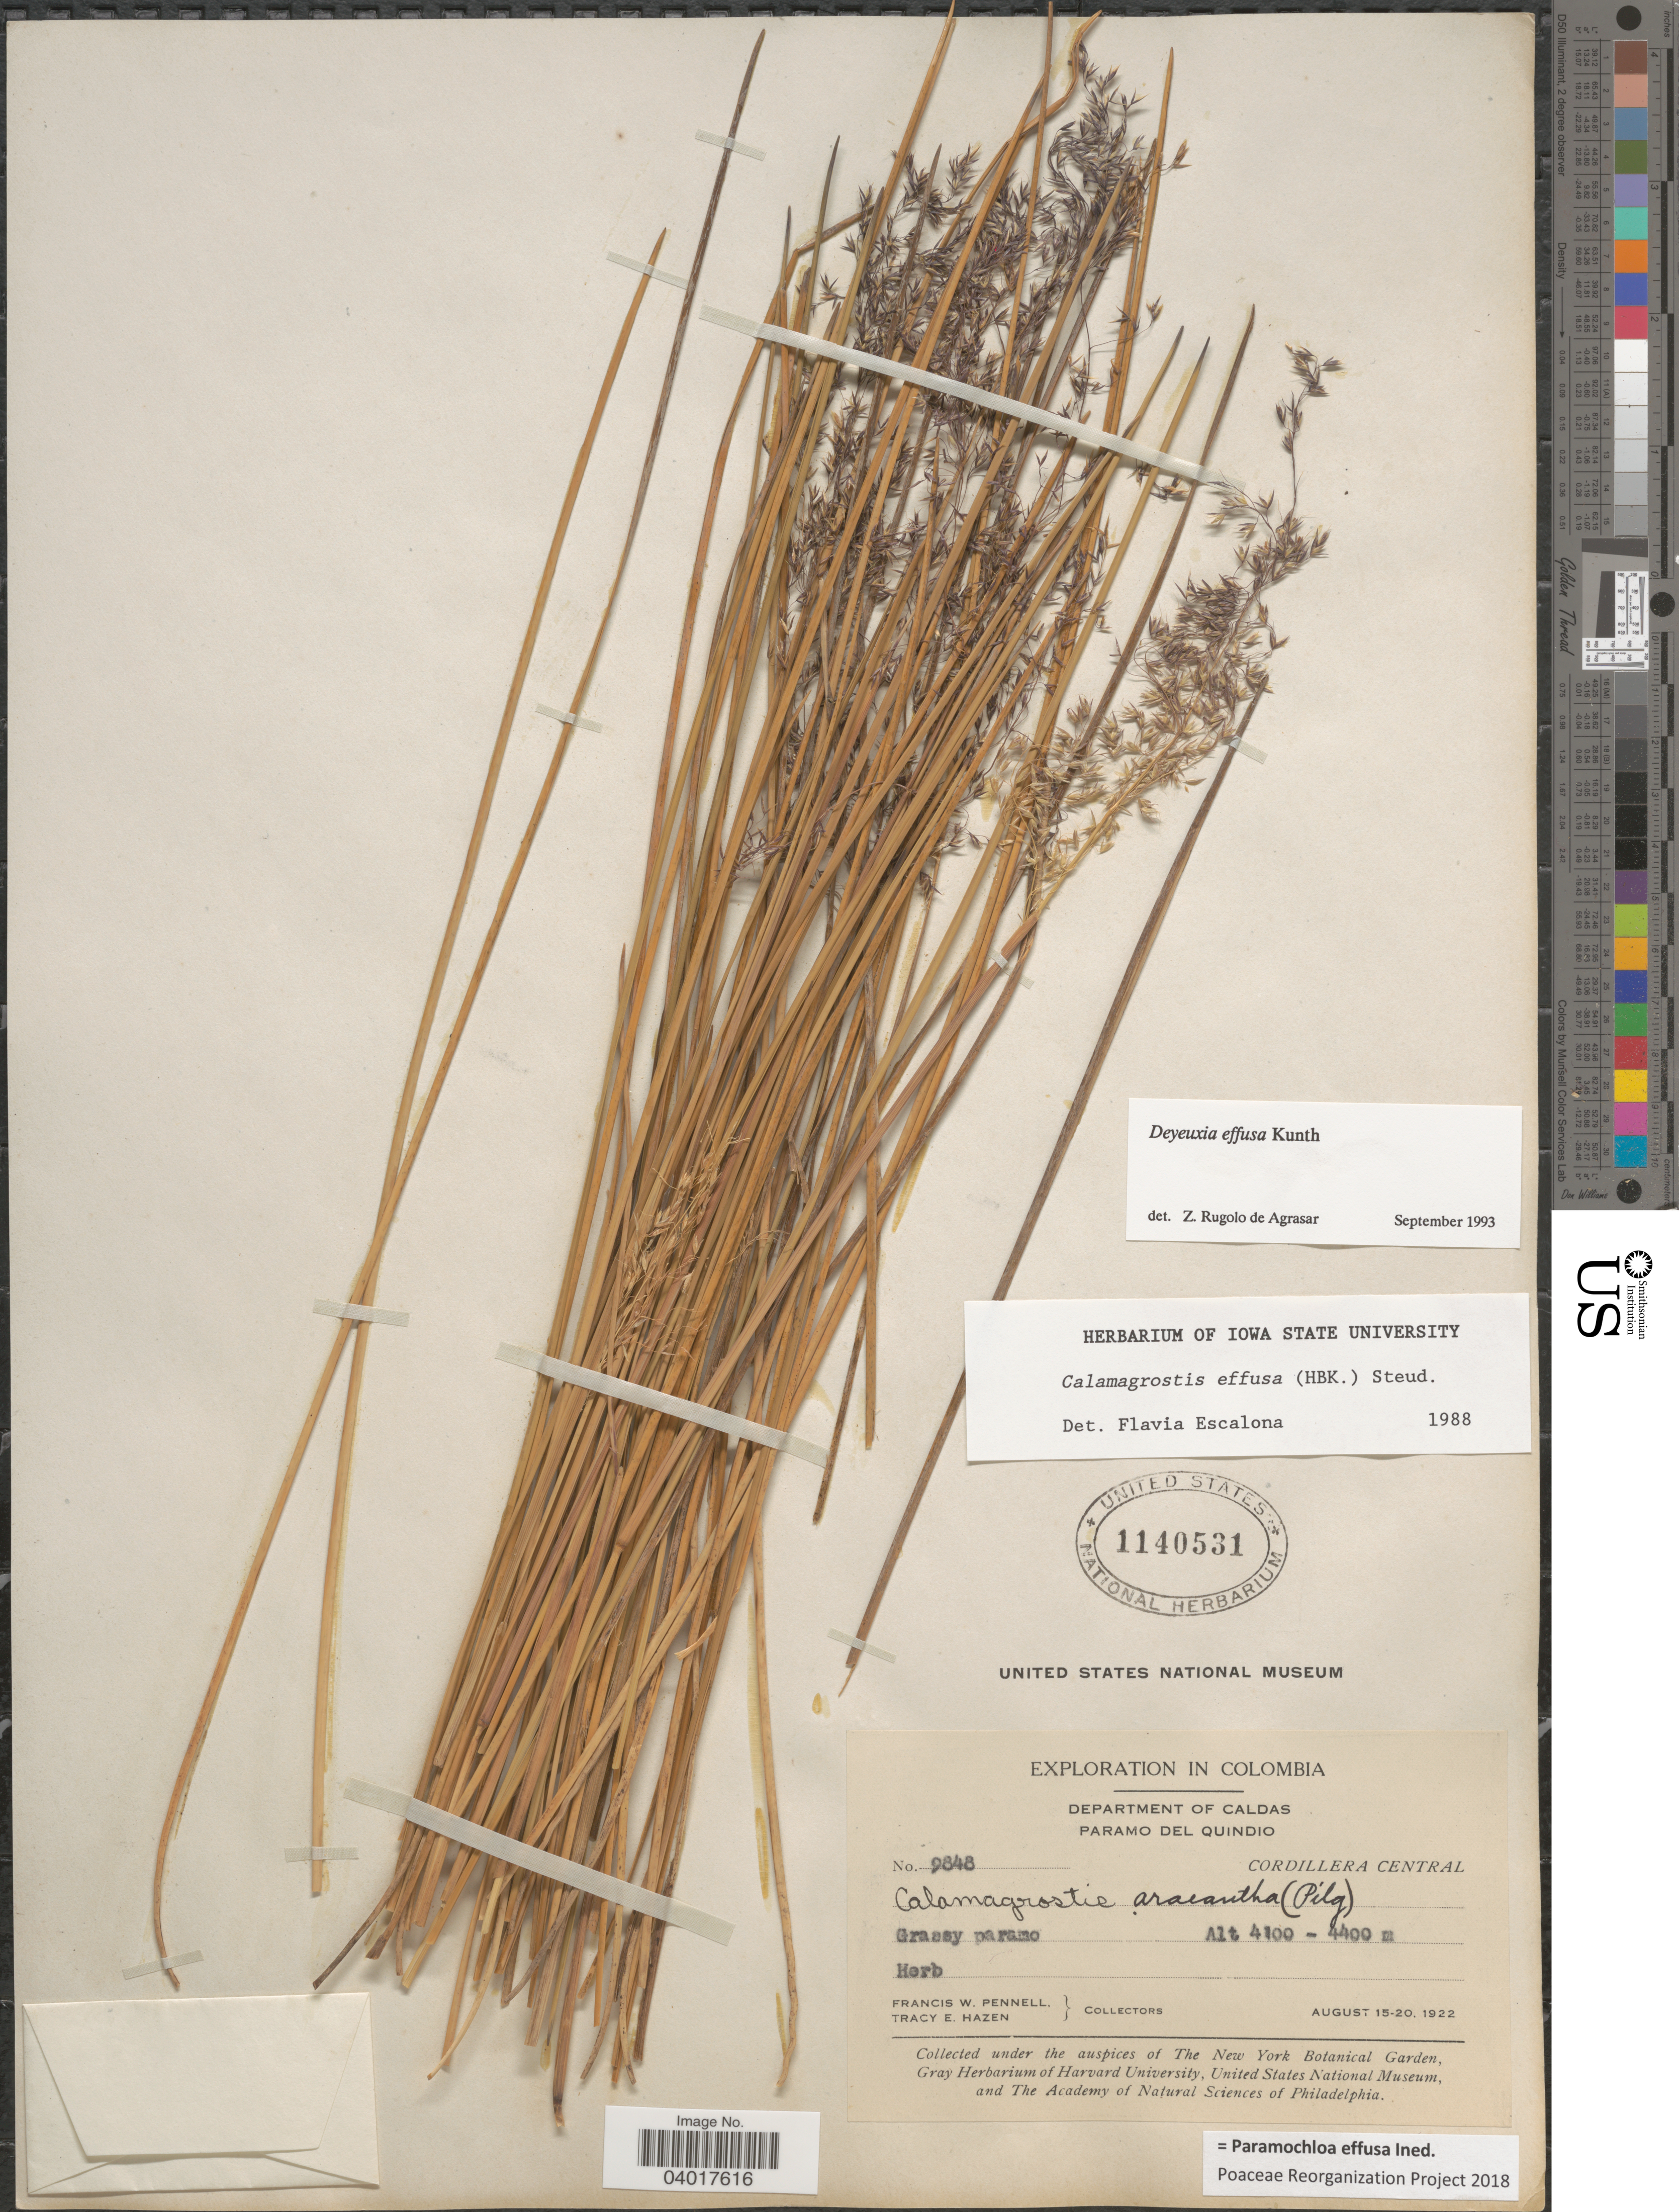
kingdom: Plantae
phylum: Tracheophyta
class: Liliopsida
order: Poales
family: Poaceae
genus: Paramochloa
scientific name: Paramochloa effusa ined.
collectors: F. W. Pennell & T. E. Hazen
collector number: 2848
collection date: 1922-08-15/1922-08-20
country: Colombia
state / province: Caldas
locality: Department of Caldas. Paramo del Quindio. Cordillera Central.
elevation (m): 4100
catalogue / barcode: US 1140531